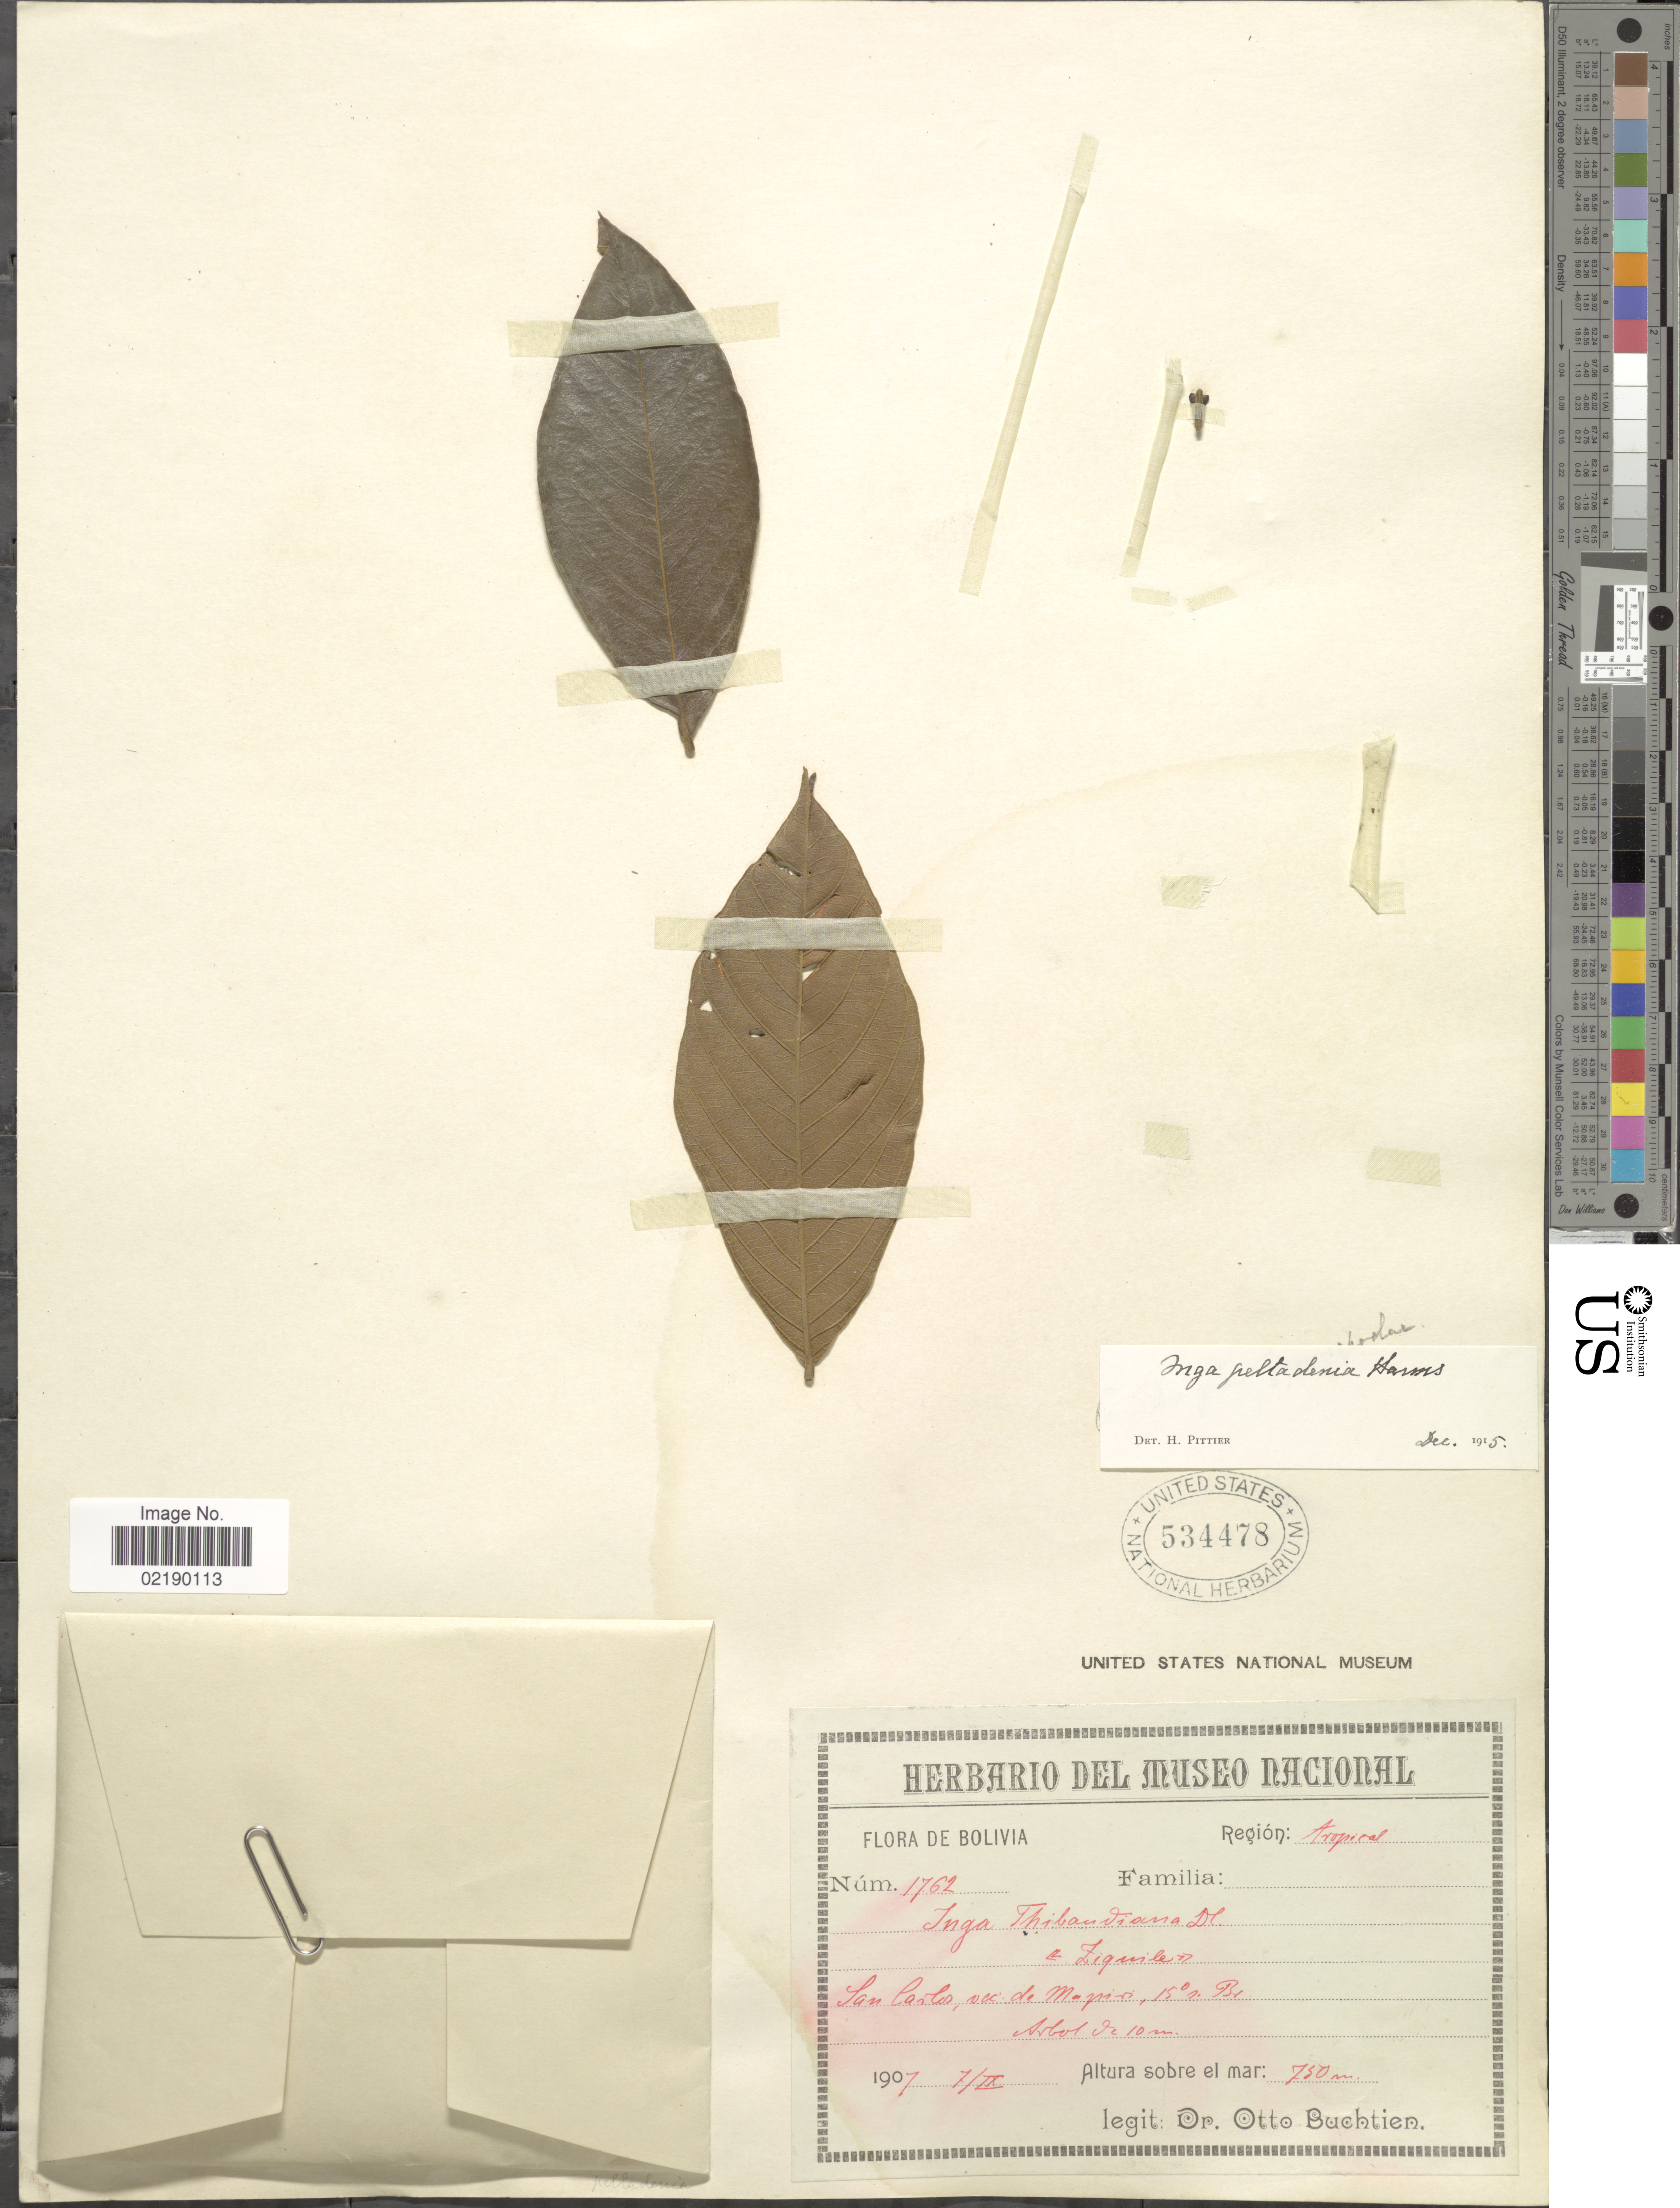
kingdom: Plantae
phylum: Tracheophyta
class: Magnoliopsida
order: Fabales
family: Fabaceae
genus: Inga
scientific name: Inga thibaudiana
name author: DC.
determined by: Pennington, T. D., (K)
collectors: O. Buchtien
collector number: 1762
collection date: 1907-09-07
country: Bolivia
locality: Region Tropical, San Carlos l. Mapiri 15°s. Br.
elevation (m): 750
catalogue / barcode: US 534478